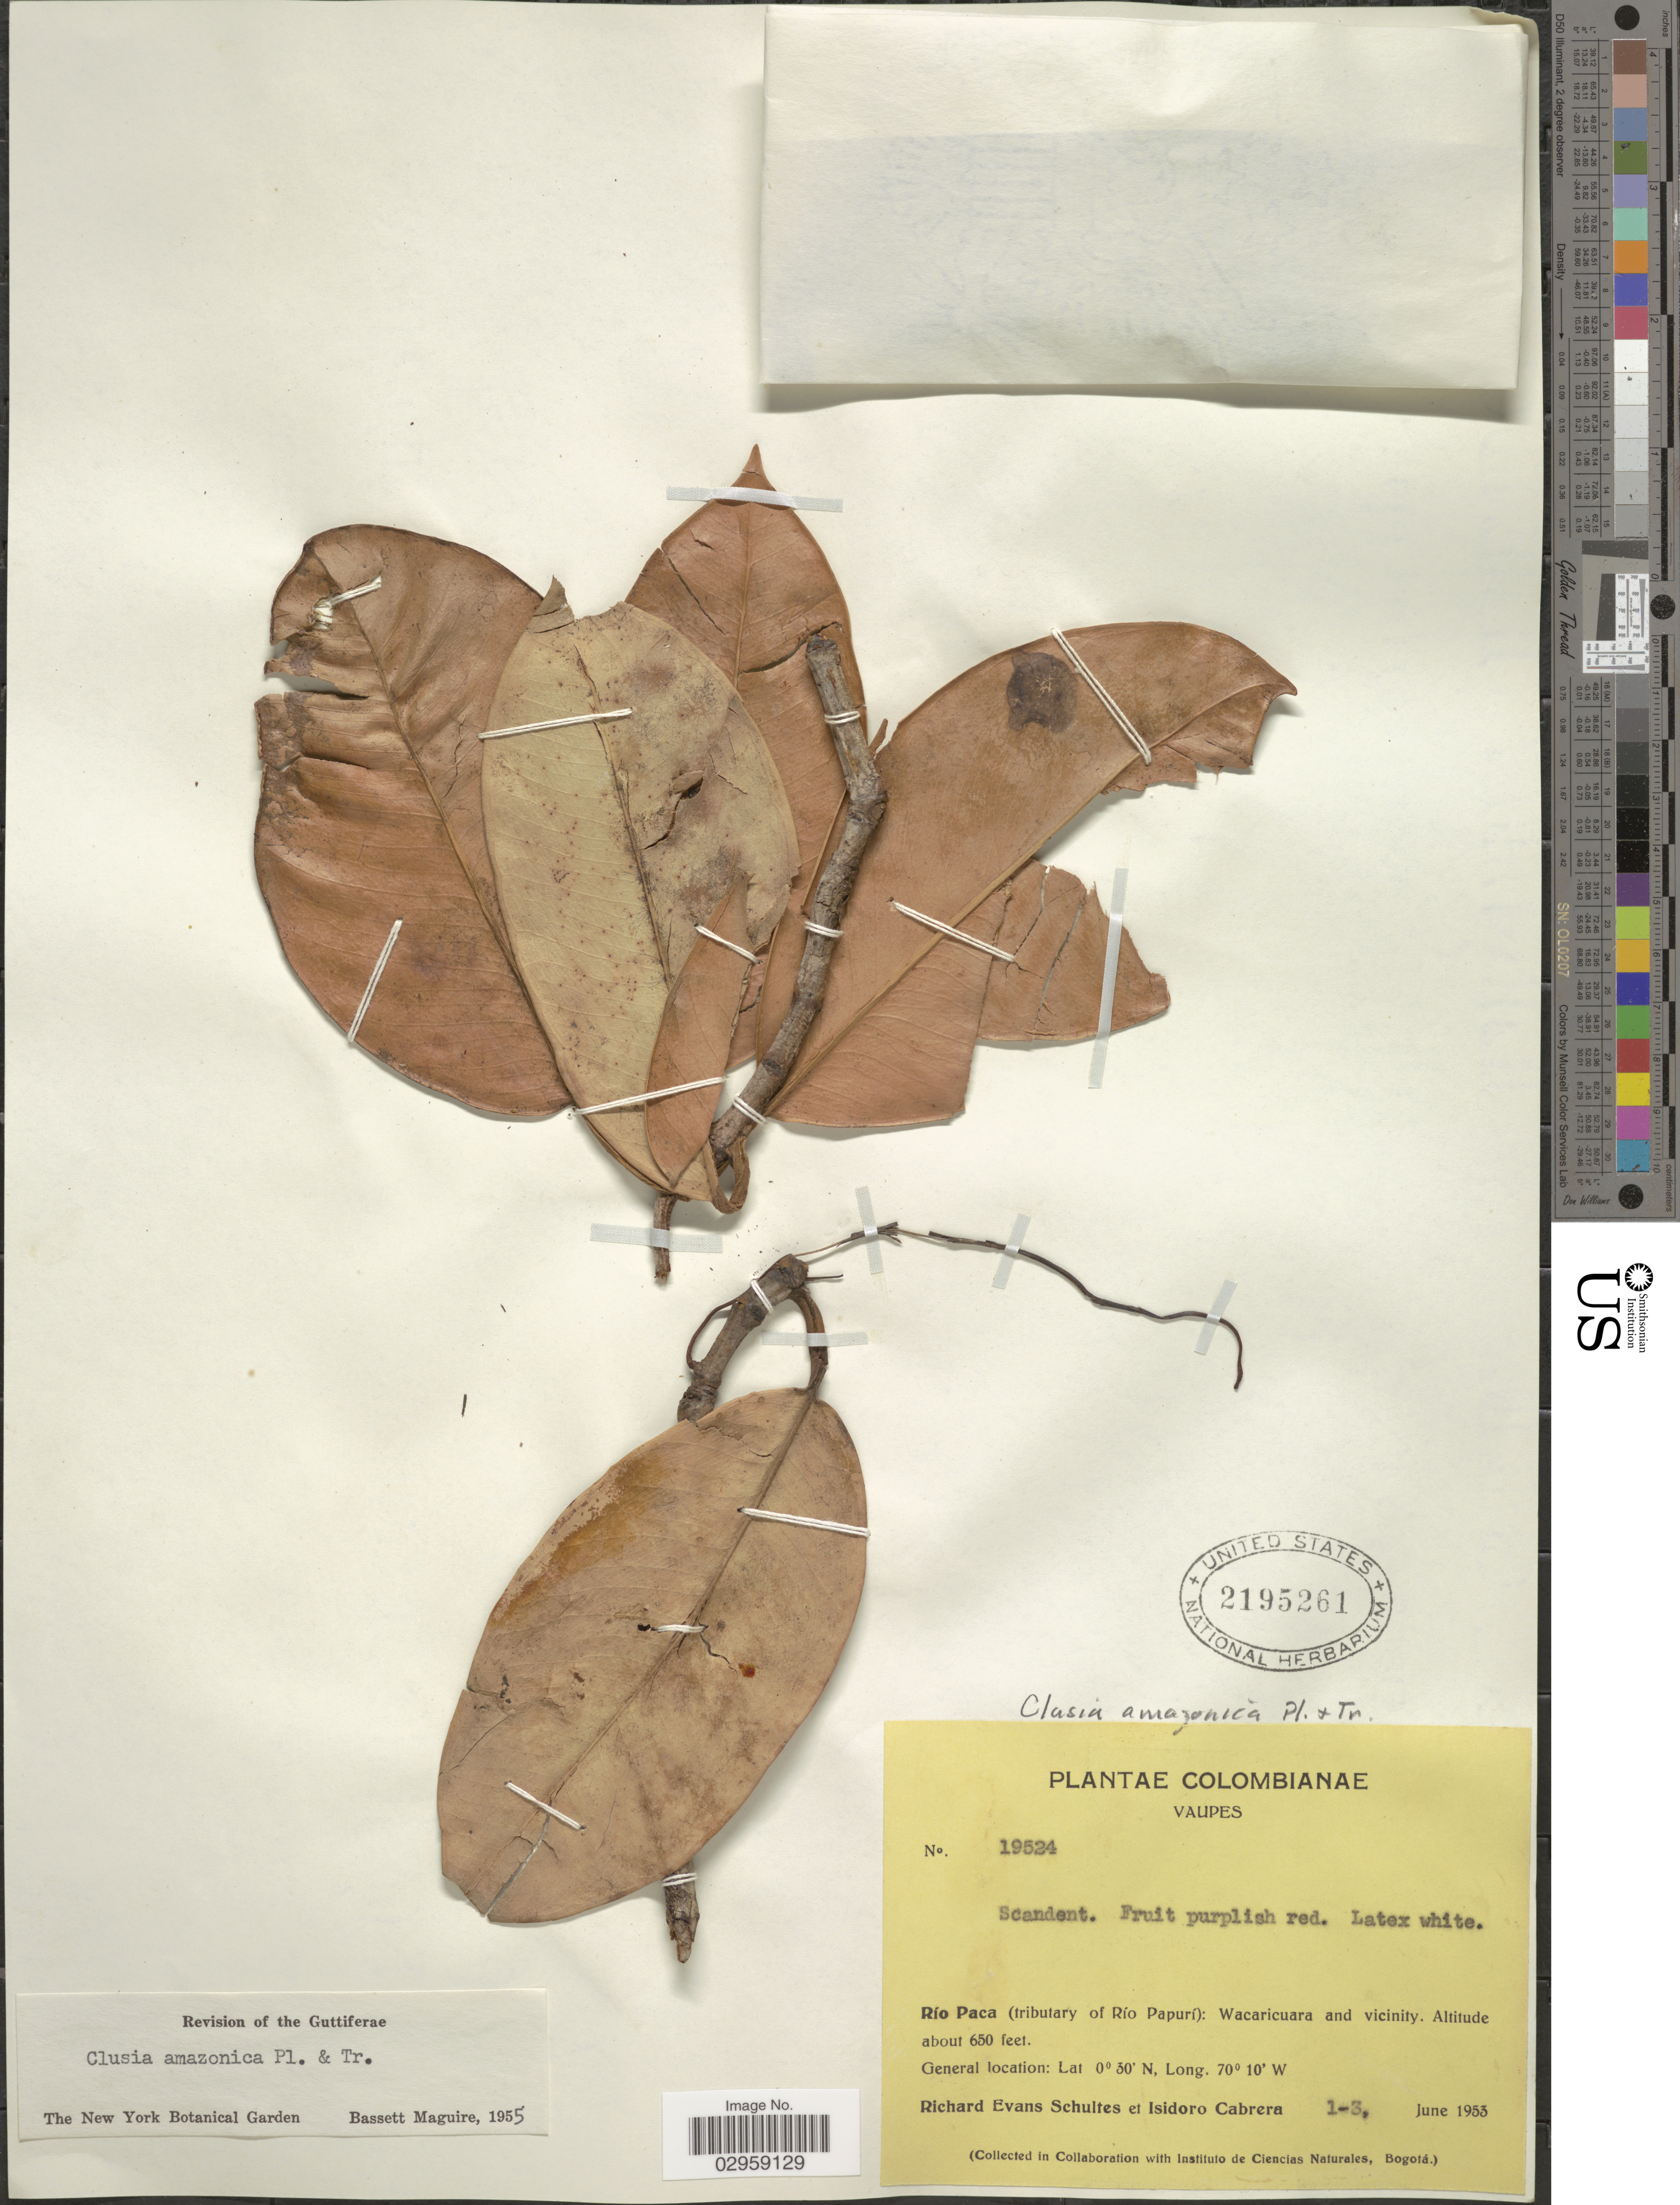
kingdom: Plantae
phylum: Tracheophyta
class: Magnoliopsida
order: Malpighiales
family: Clusiaceae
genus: Clusia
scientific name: Clusia amazonica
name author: Planch. & Triana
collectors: R. E. Schultes & I. Cabrera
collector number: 19524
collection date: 1953-06-01/1953-06-03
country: Colombia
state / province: Vaupés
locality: Río Paca (tributary of Río Papurí): Wacaricuara and vicinity.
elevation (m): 198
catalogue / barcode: US 2195261